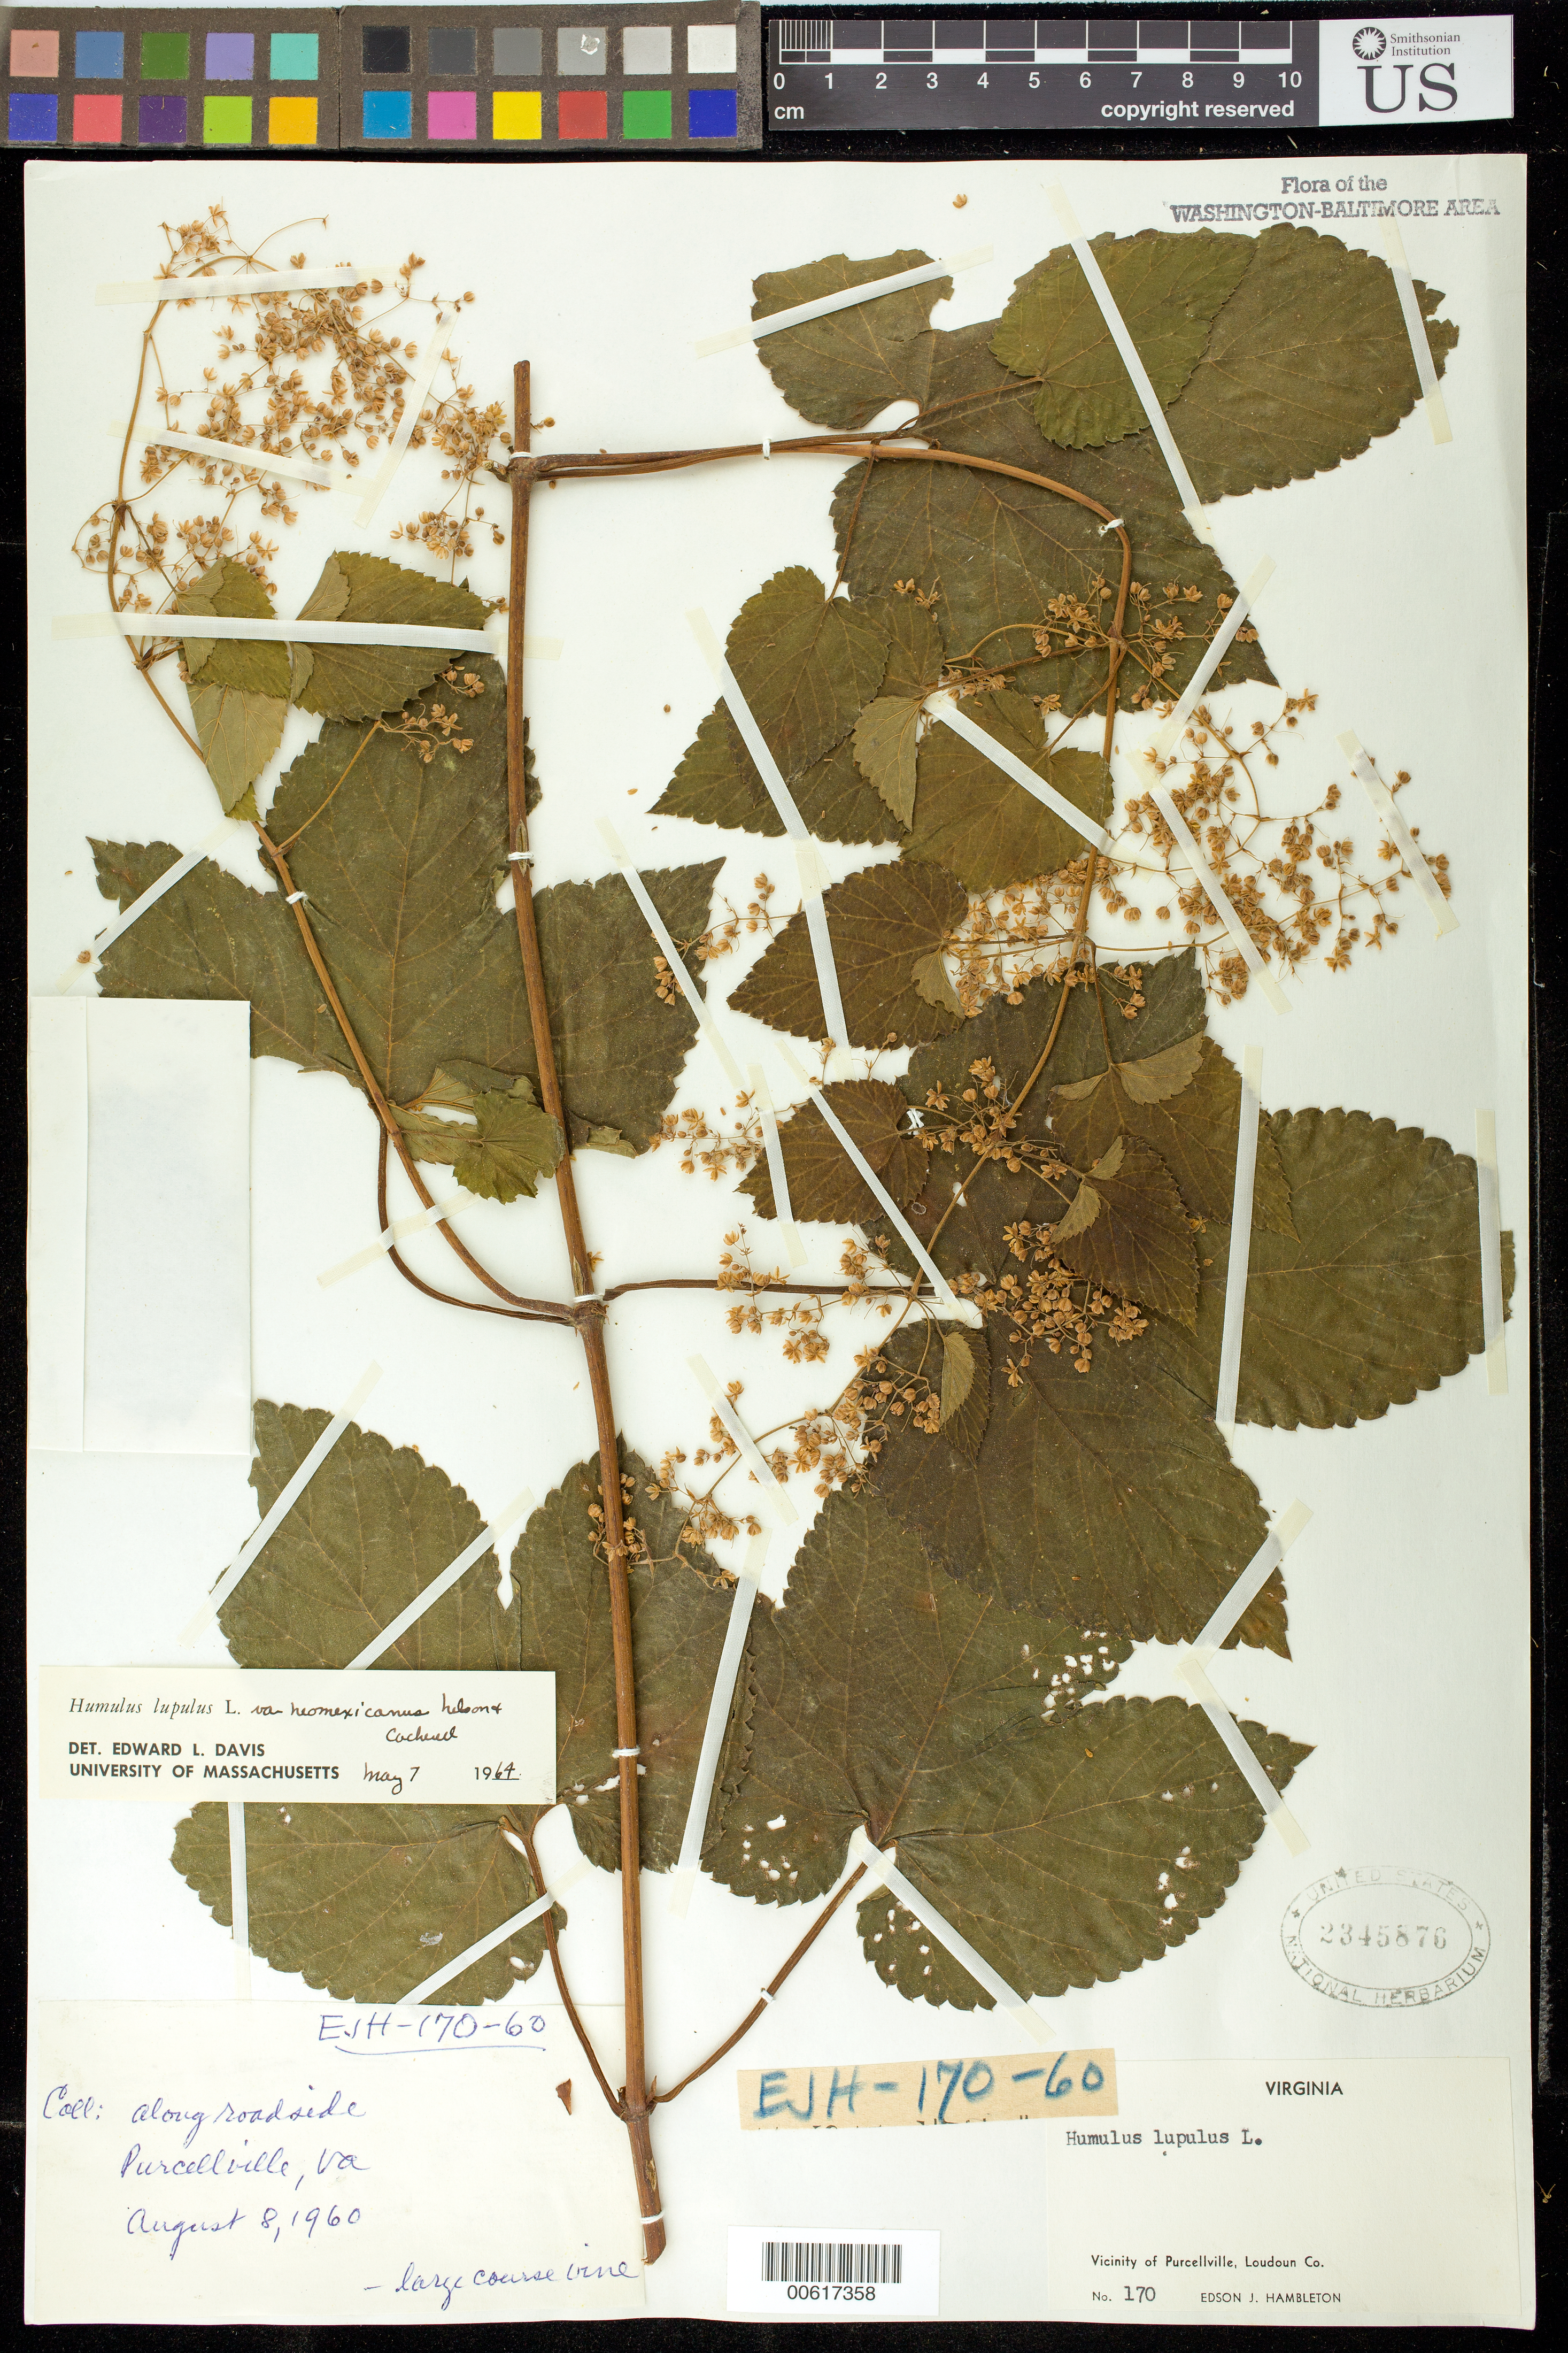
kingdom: Plantae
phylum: Tracheophyta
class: Magnoliopsida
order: Rosales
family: Cannabaceae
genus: Humulus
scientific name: Humulus lupulus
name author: L.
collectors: E. Hambleton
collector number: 170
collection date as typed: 08 Aug 1960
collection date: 1960-08-08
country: United States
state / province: Virginia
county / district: Loudoun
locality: Purcellville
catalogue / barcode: US 2345876